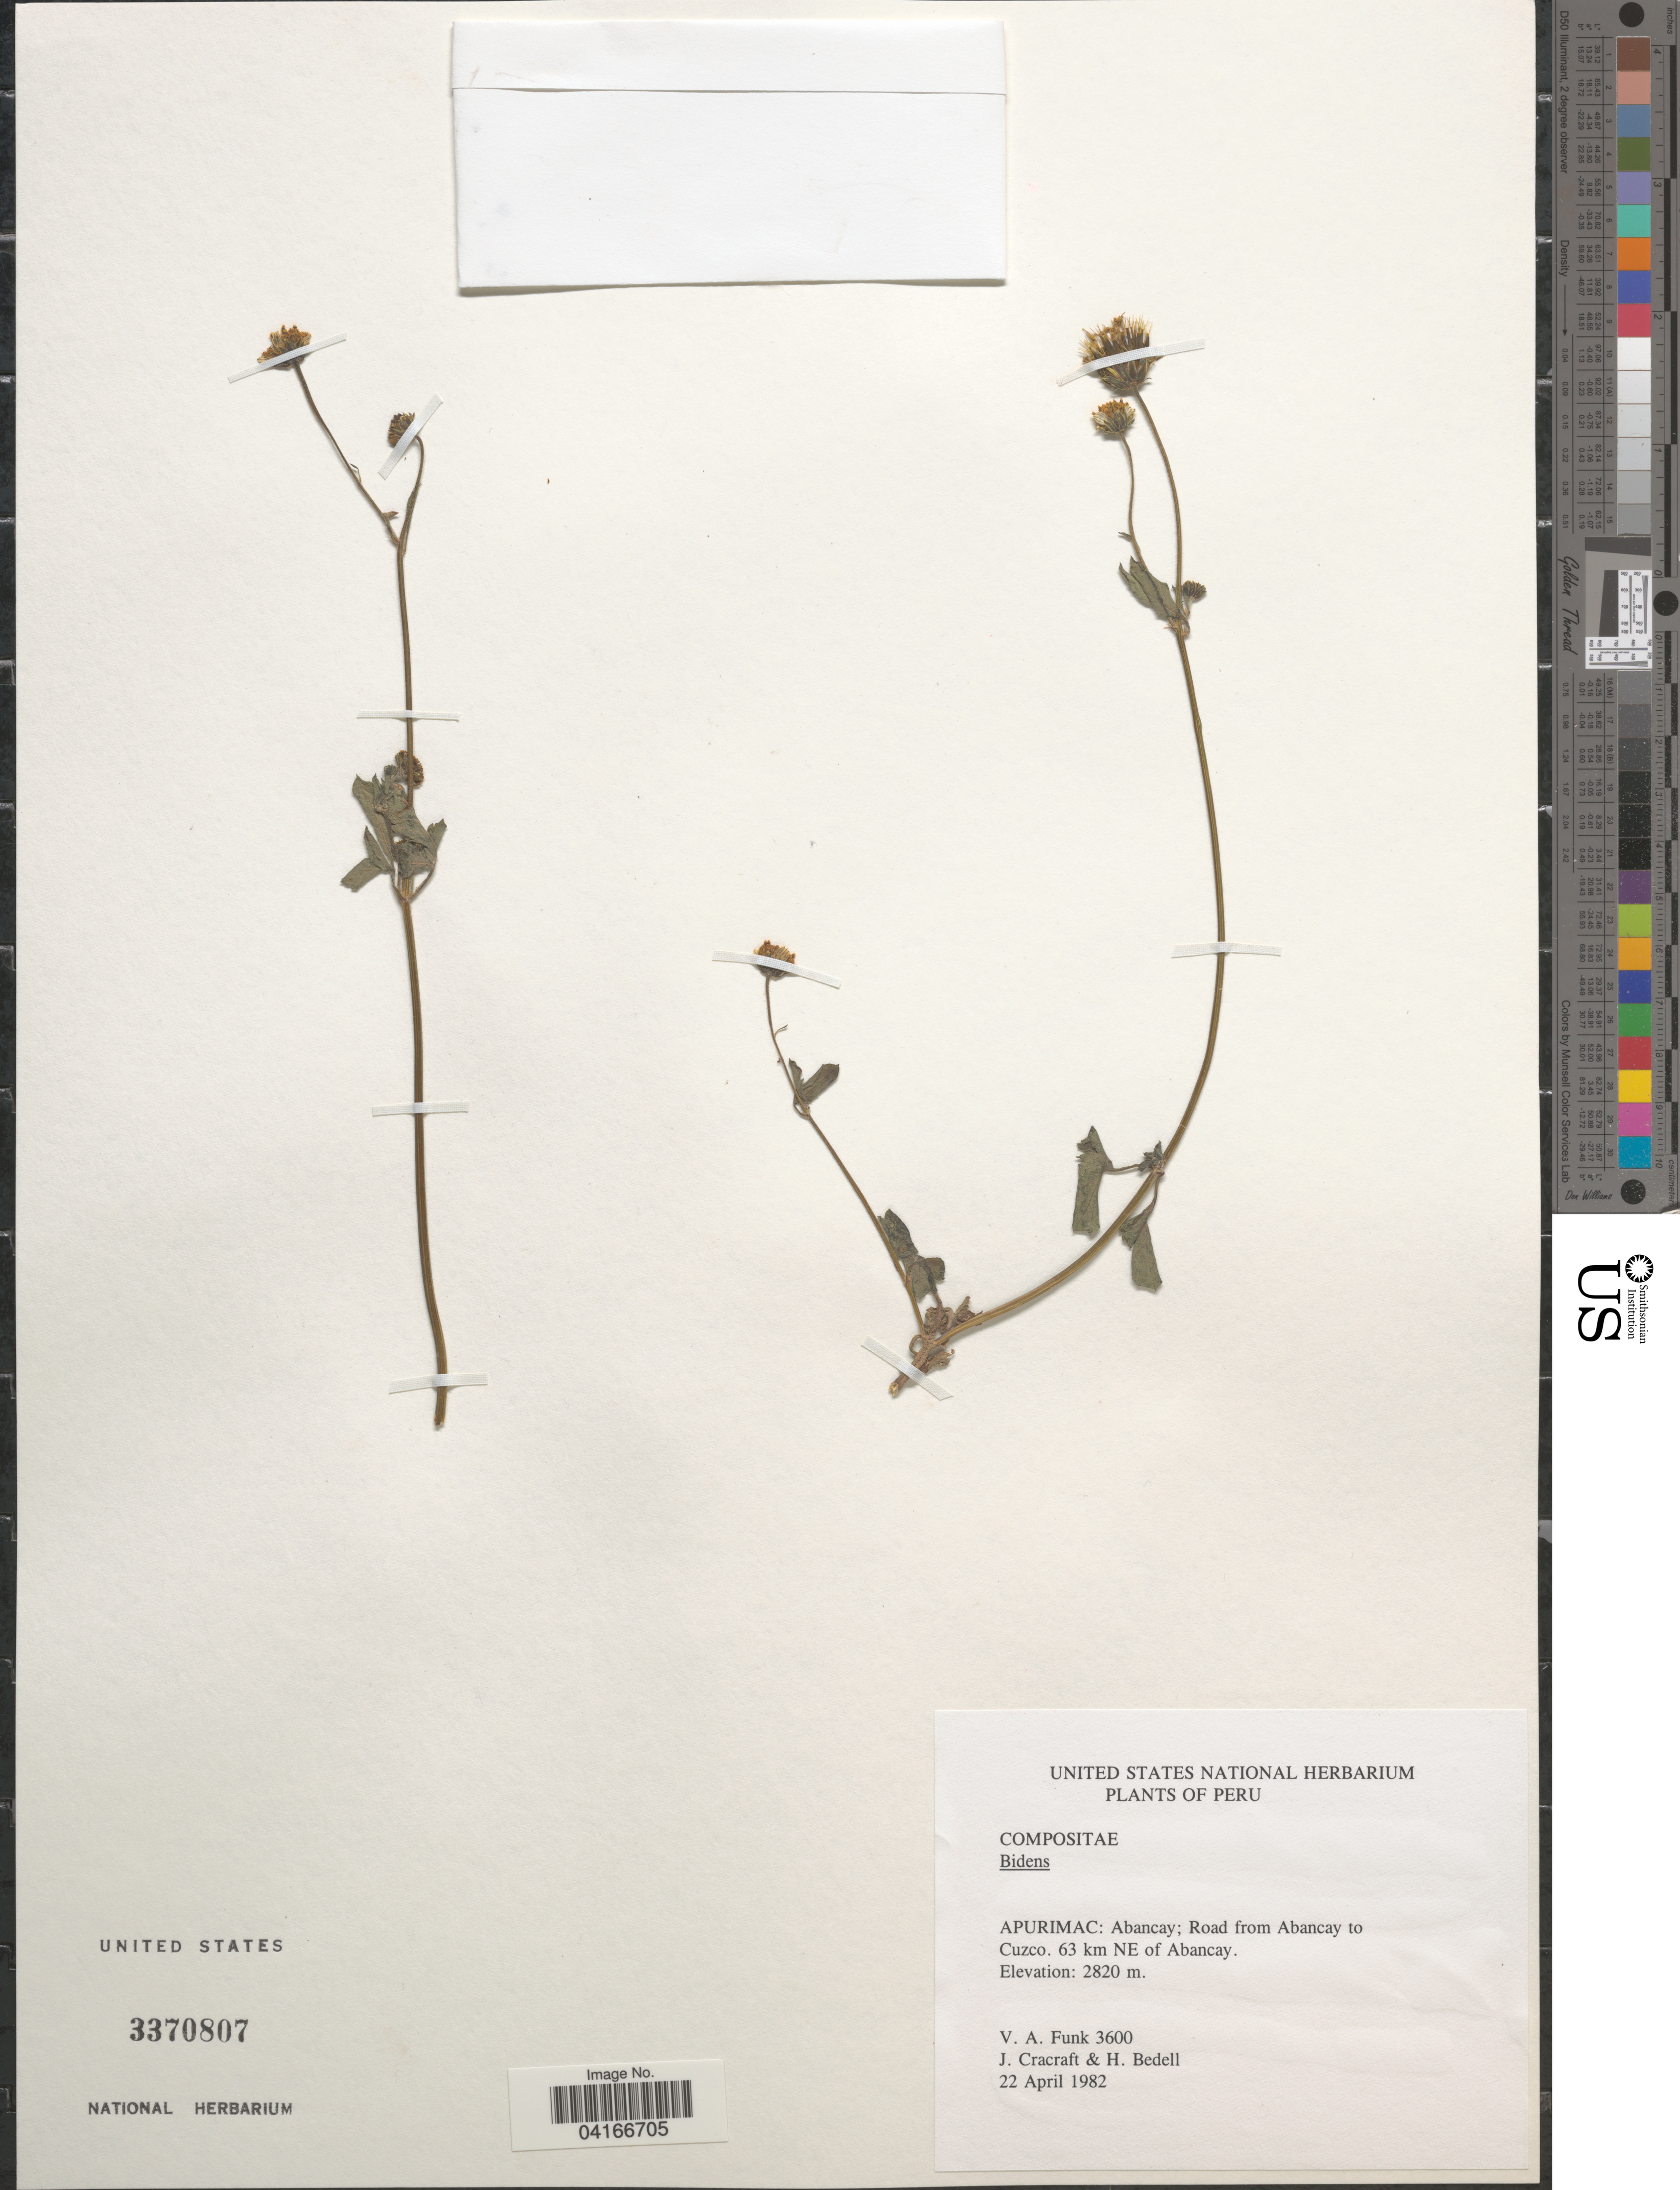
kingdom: Plantae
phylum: Tracheophyta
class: Magnoliopsida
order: Asterales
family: Asteraceae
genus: Bidens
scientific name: Bidens sp.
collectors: V. Funk, J. L. Cracraft & H. Bedell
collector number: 3600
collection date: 1982-04-22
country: Peru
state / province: Apurimac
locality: Abancay; Road from Abancay to Cuzco. 63 km NE of Abancay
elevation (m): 2820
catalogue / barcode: US 3370807